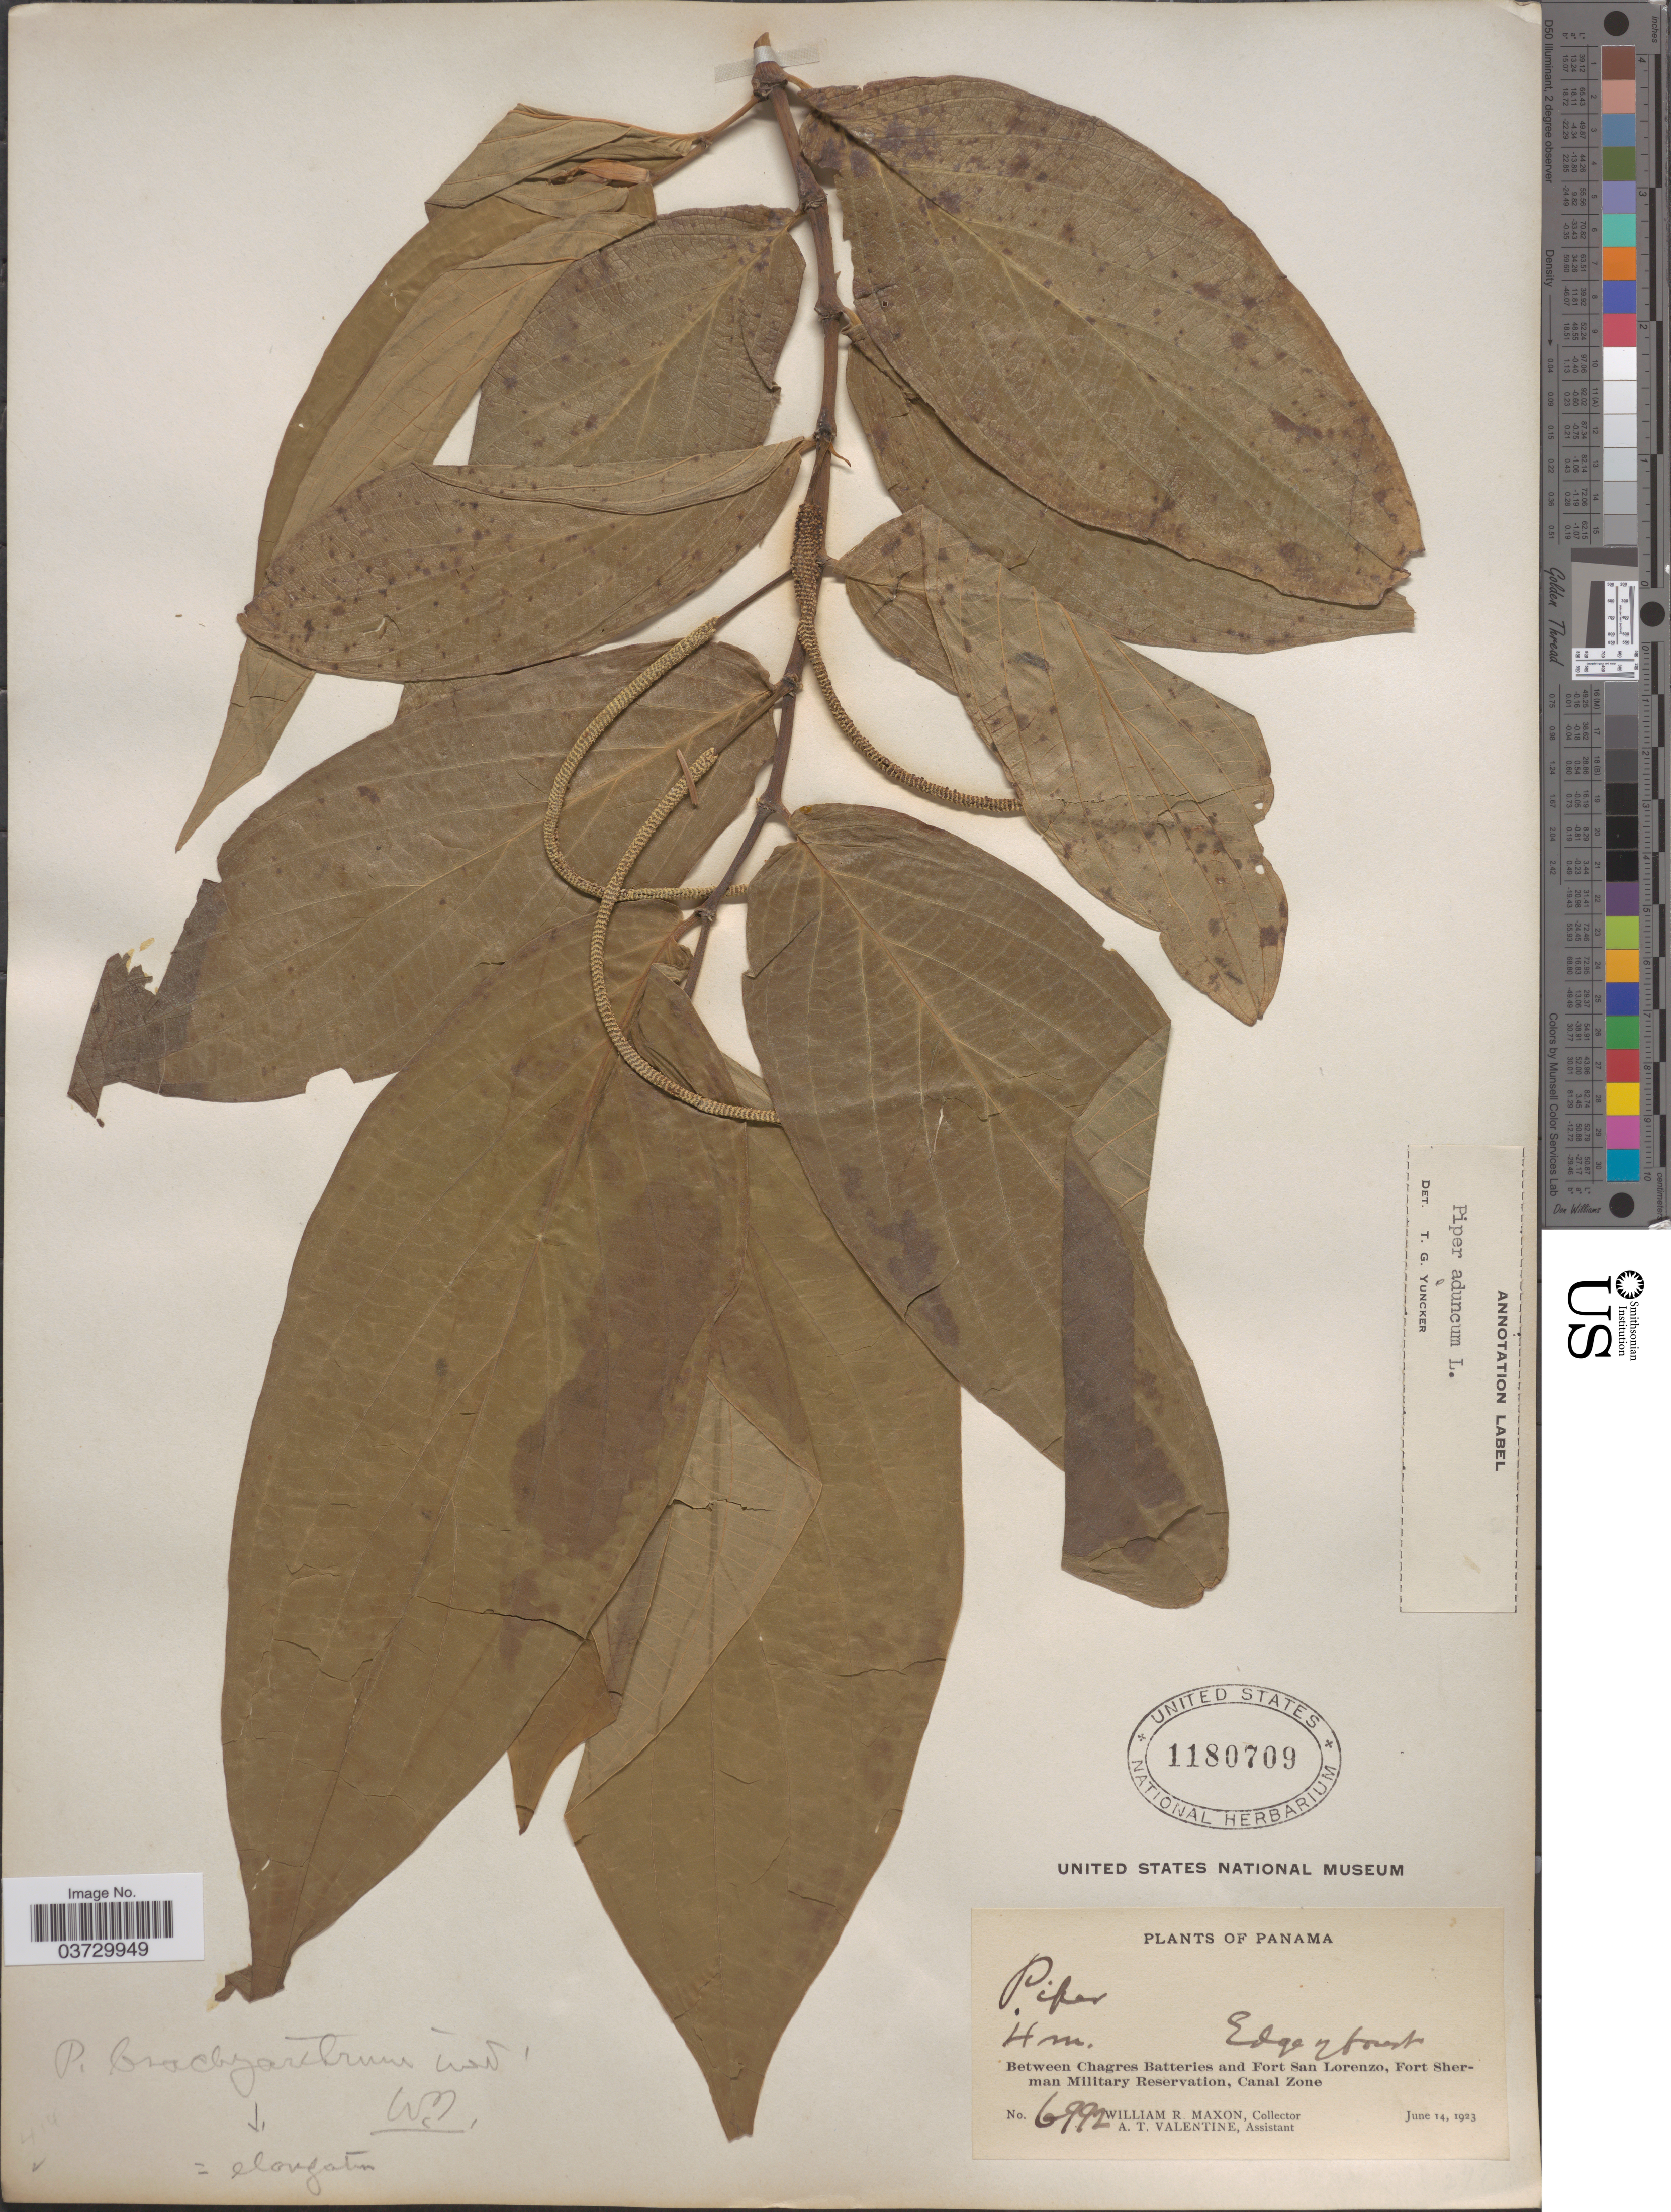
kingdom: Plantae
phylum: Tracheophyta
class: Magnoliopsida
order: Piperales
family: Piperaceae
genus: Piper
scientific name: Piper aduncum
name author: L.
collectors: W. R. Maxon & A. Valentine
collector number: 6992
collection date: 1923-06-14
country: Panama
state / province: Colón / Panamá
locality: Between Chagres Batteries and Fort San Lorenzo, Fort Sherman Military Reservation, Canal Zone.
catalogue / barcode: US 1180709